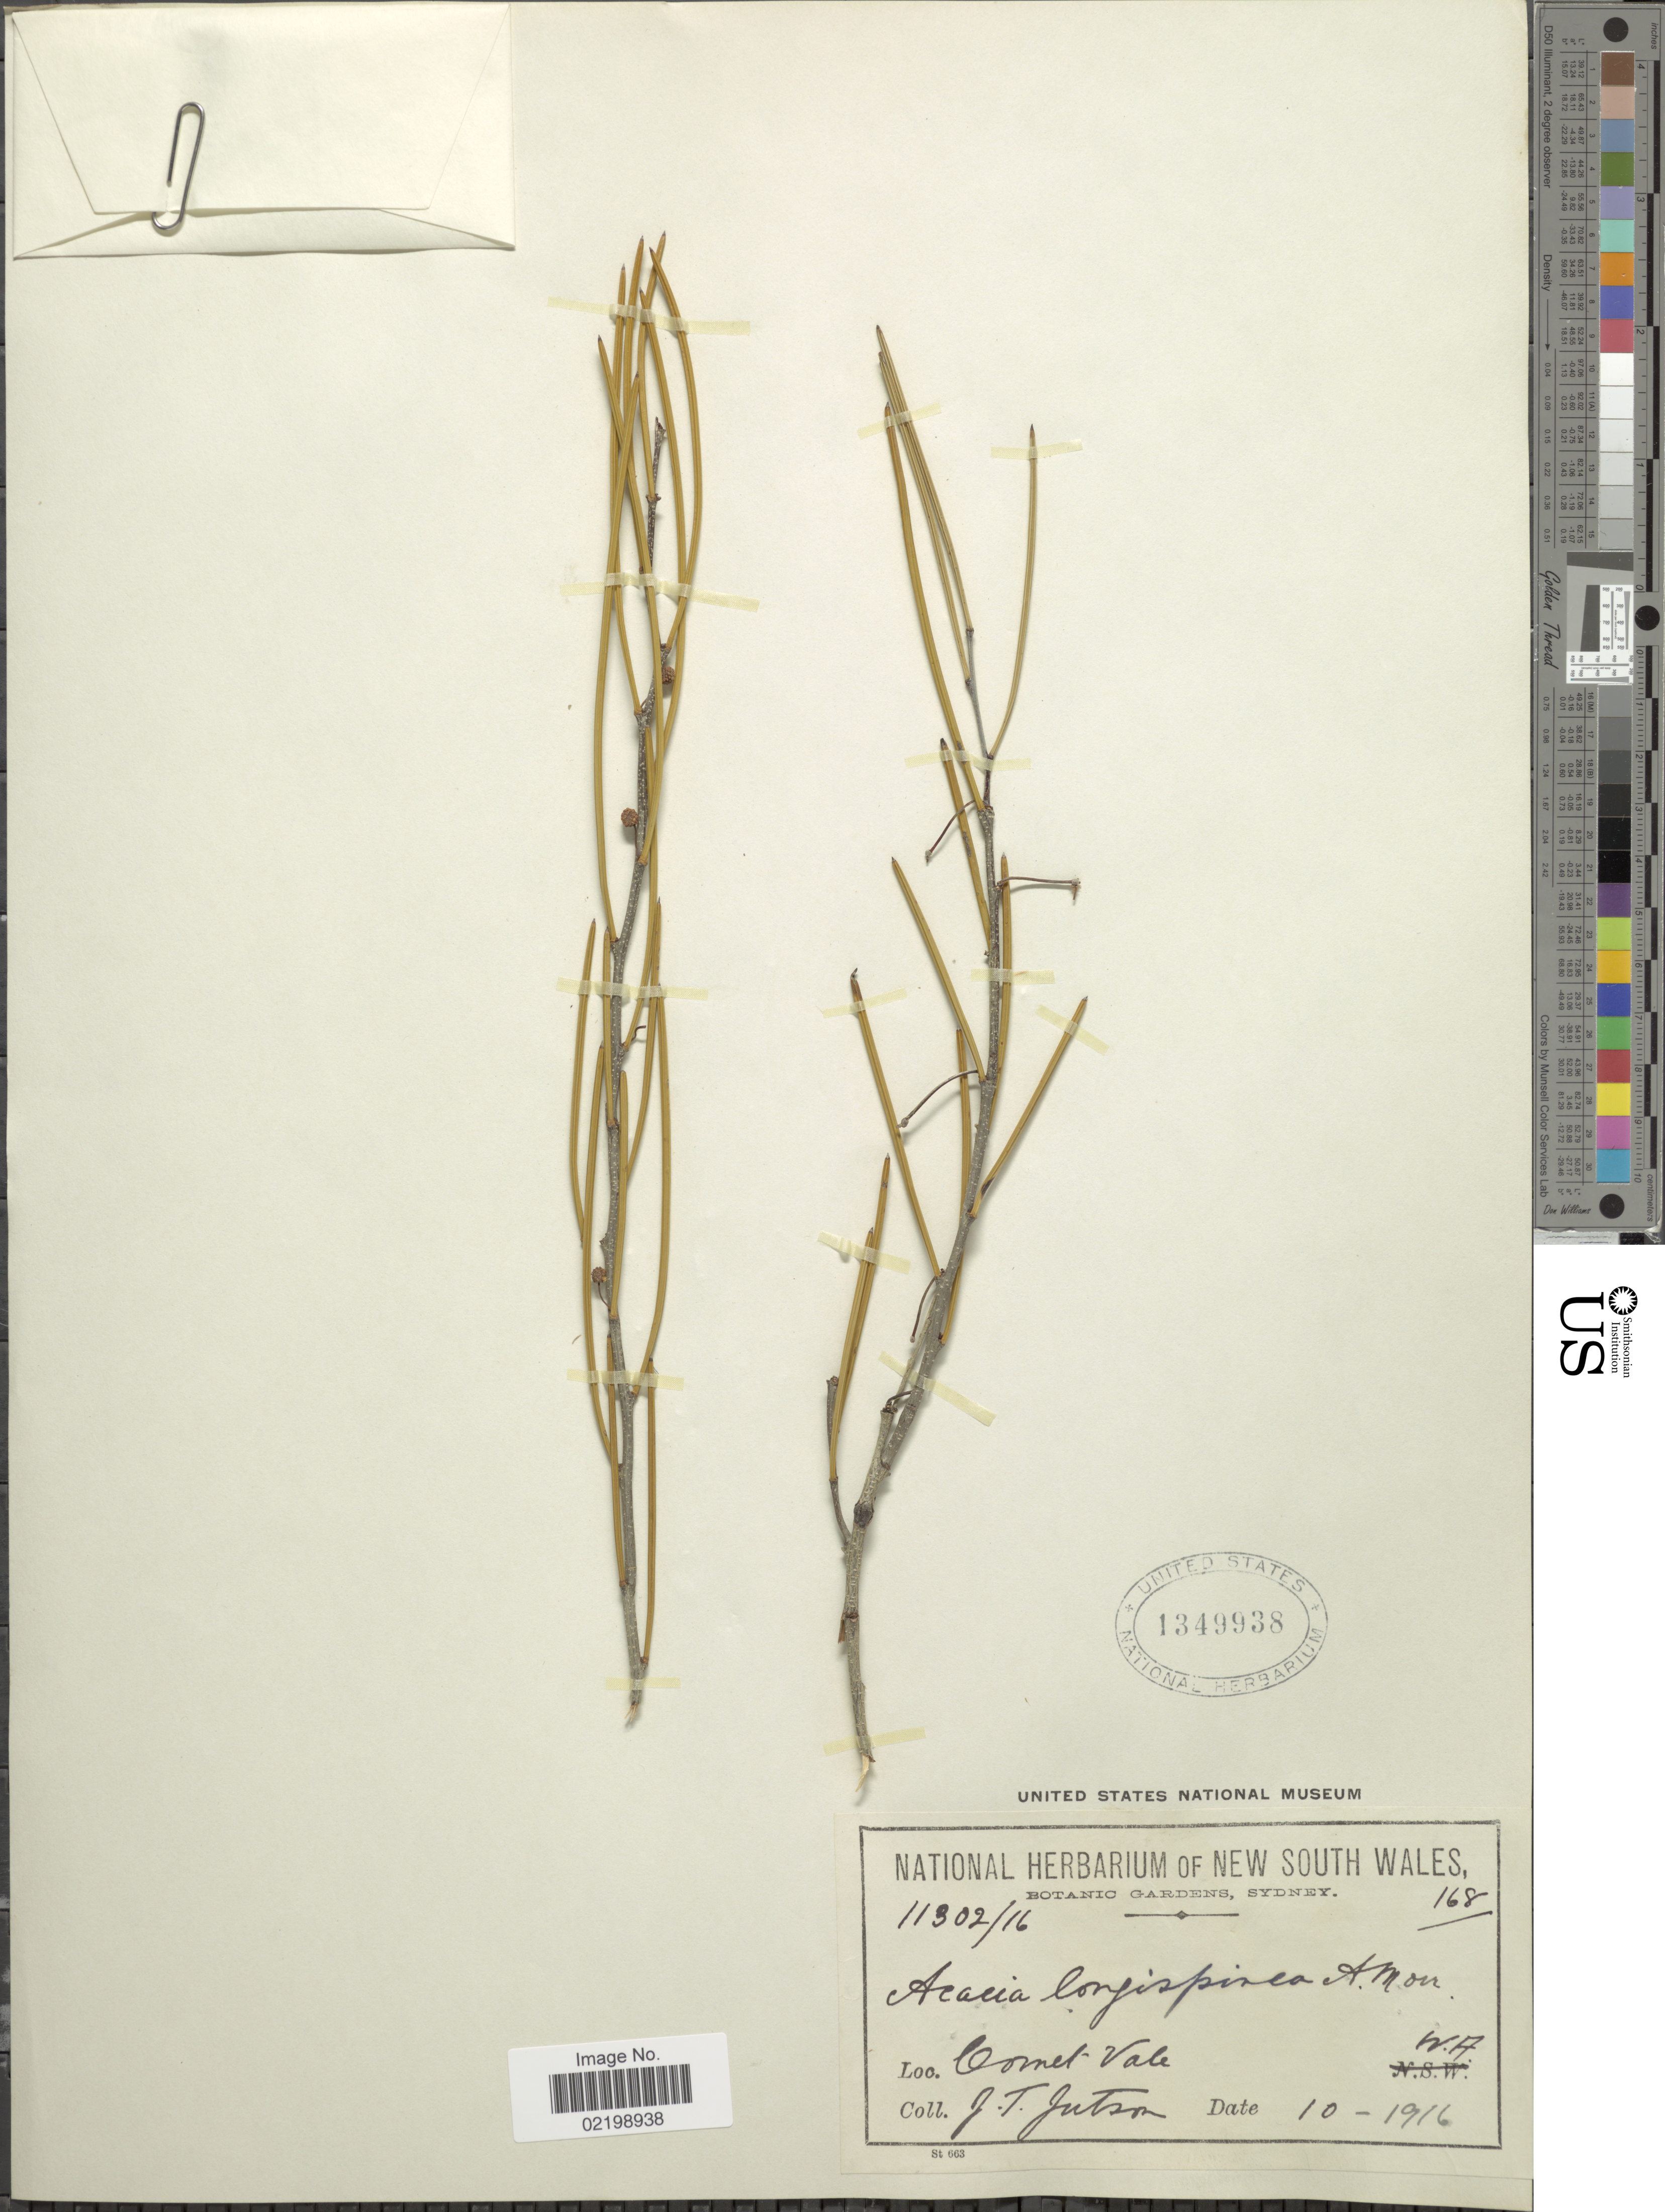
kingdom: Plantae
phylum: Tracheophyta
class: Magnoliopsida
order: Fabales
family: Fabaceae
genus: Acacia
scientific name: Acacia longispinea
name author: Morrison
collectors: J. Jutson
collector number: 11302/16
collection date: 1916-10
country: Australia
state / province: Western Australia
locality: Comet-Vale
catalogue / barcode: US 1349938